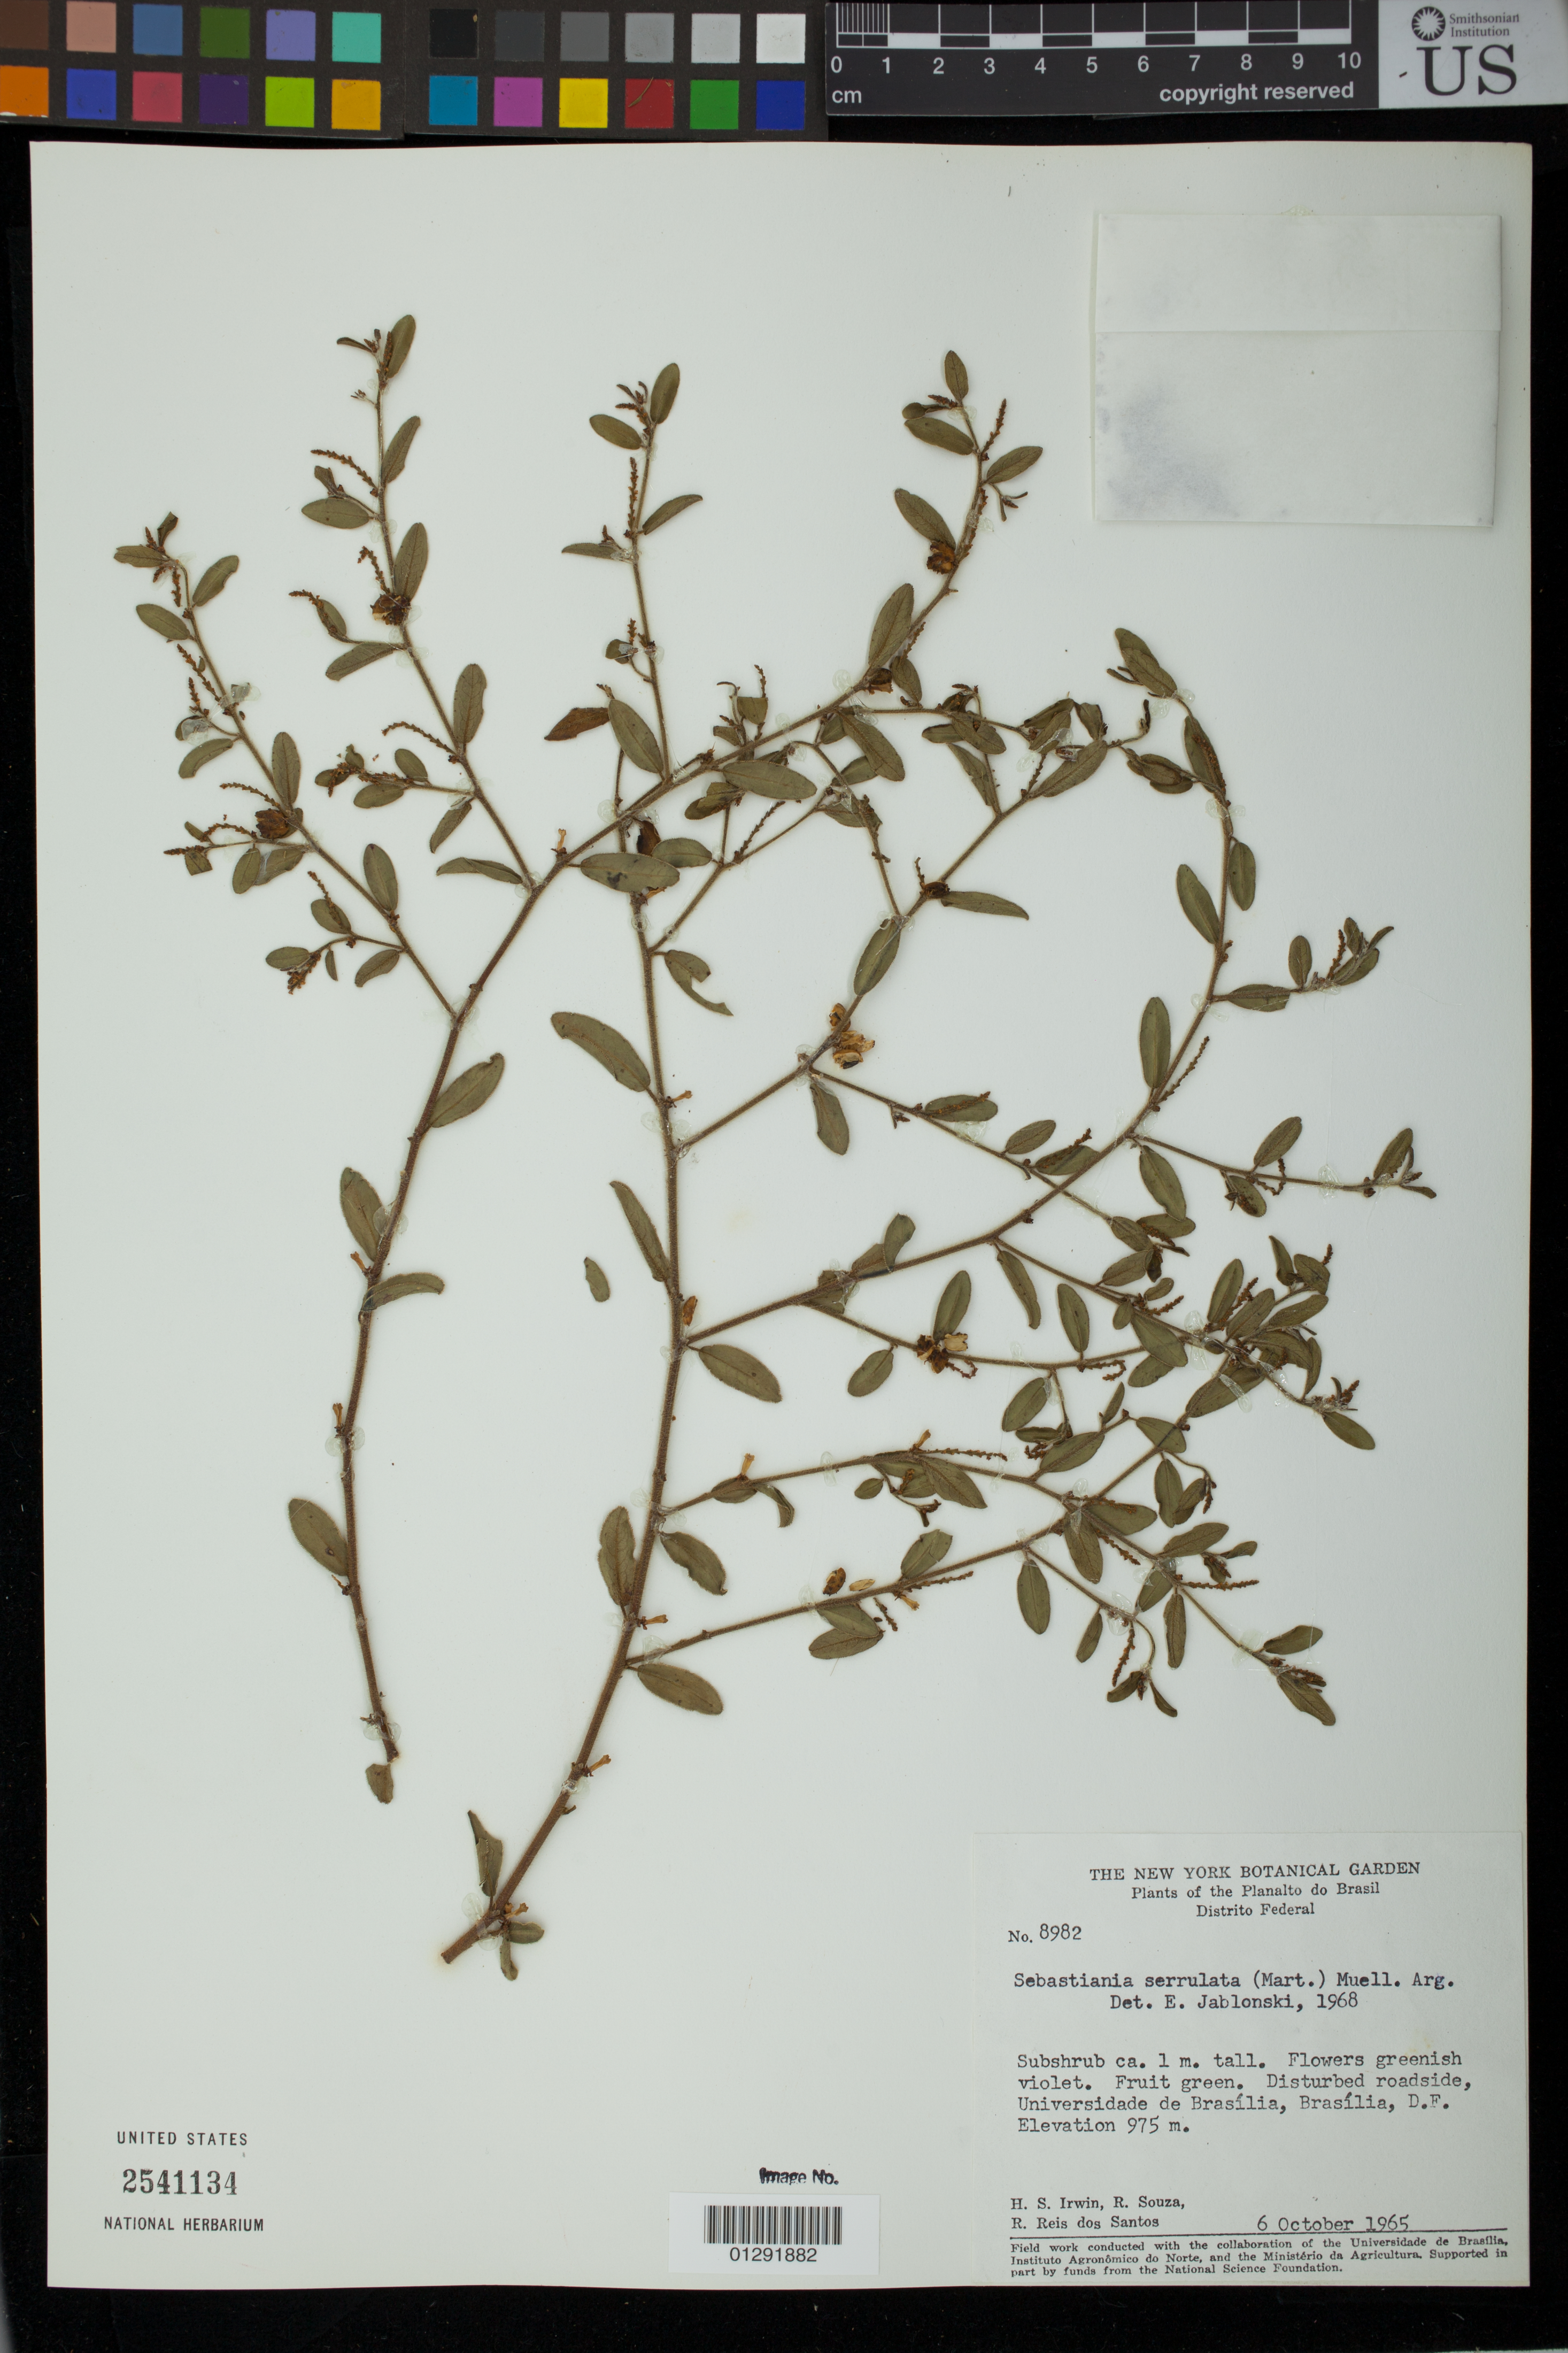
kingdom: Plantae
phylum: Tracheophyta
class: Magnoliopsida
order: Malpighiales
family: Euphorbiaceae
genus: Sebastiania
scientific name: Sebastiania serrulata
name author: (Mart.) Müll. Arg.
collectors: H. Irwin, R. Souza & R. Reis dos Santos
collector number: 8982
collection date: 1965-10-06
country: Brazil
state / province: Distrito Federal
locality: Universidade de Brasilia, Brasilia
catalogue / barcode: US 2541134